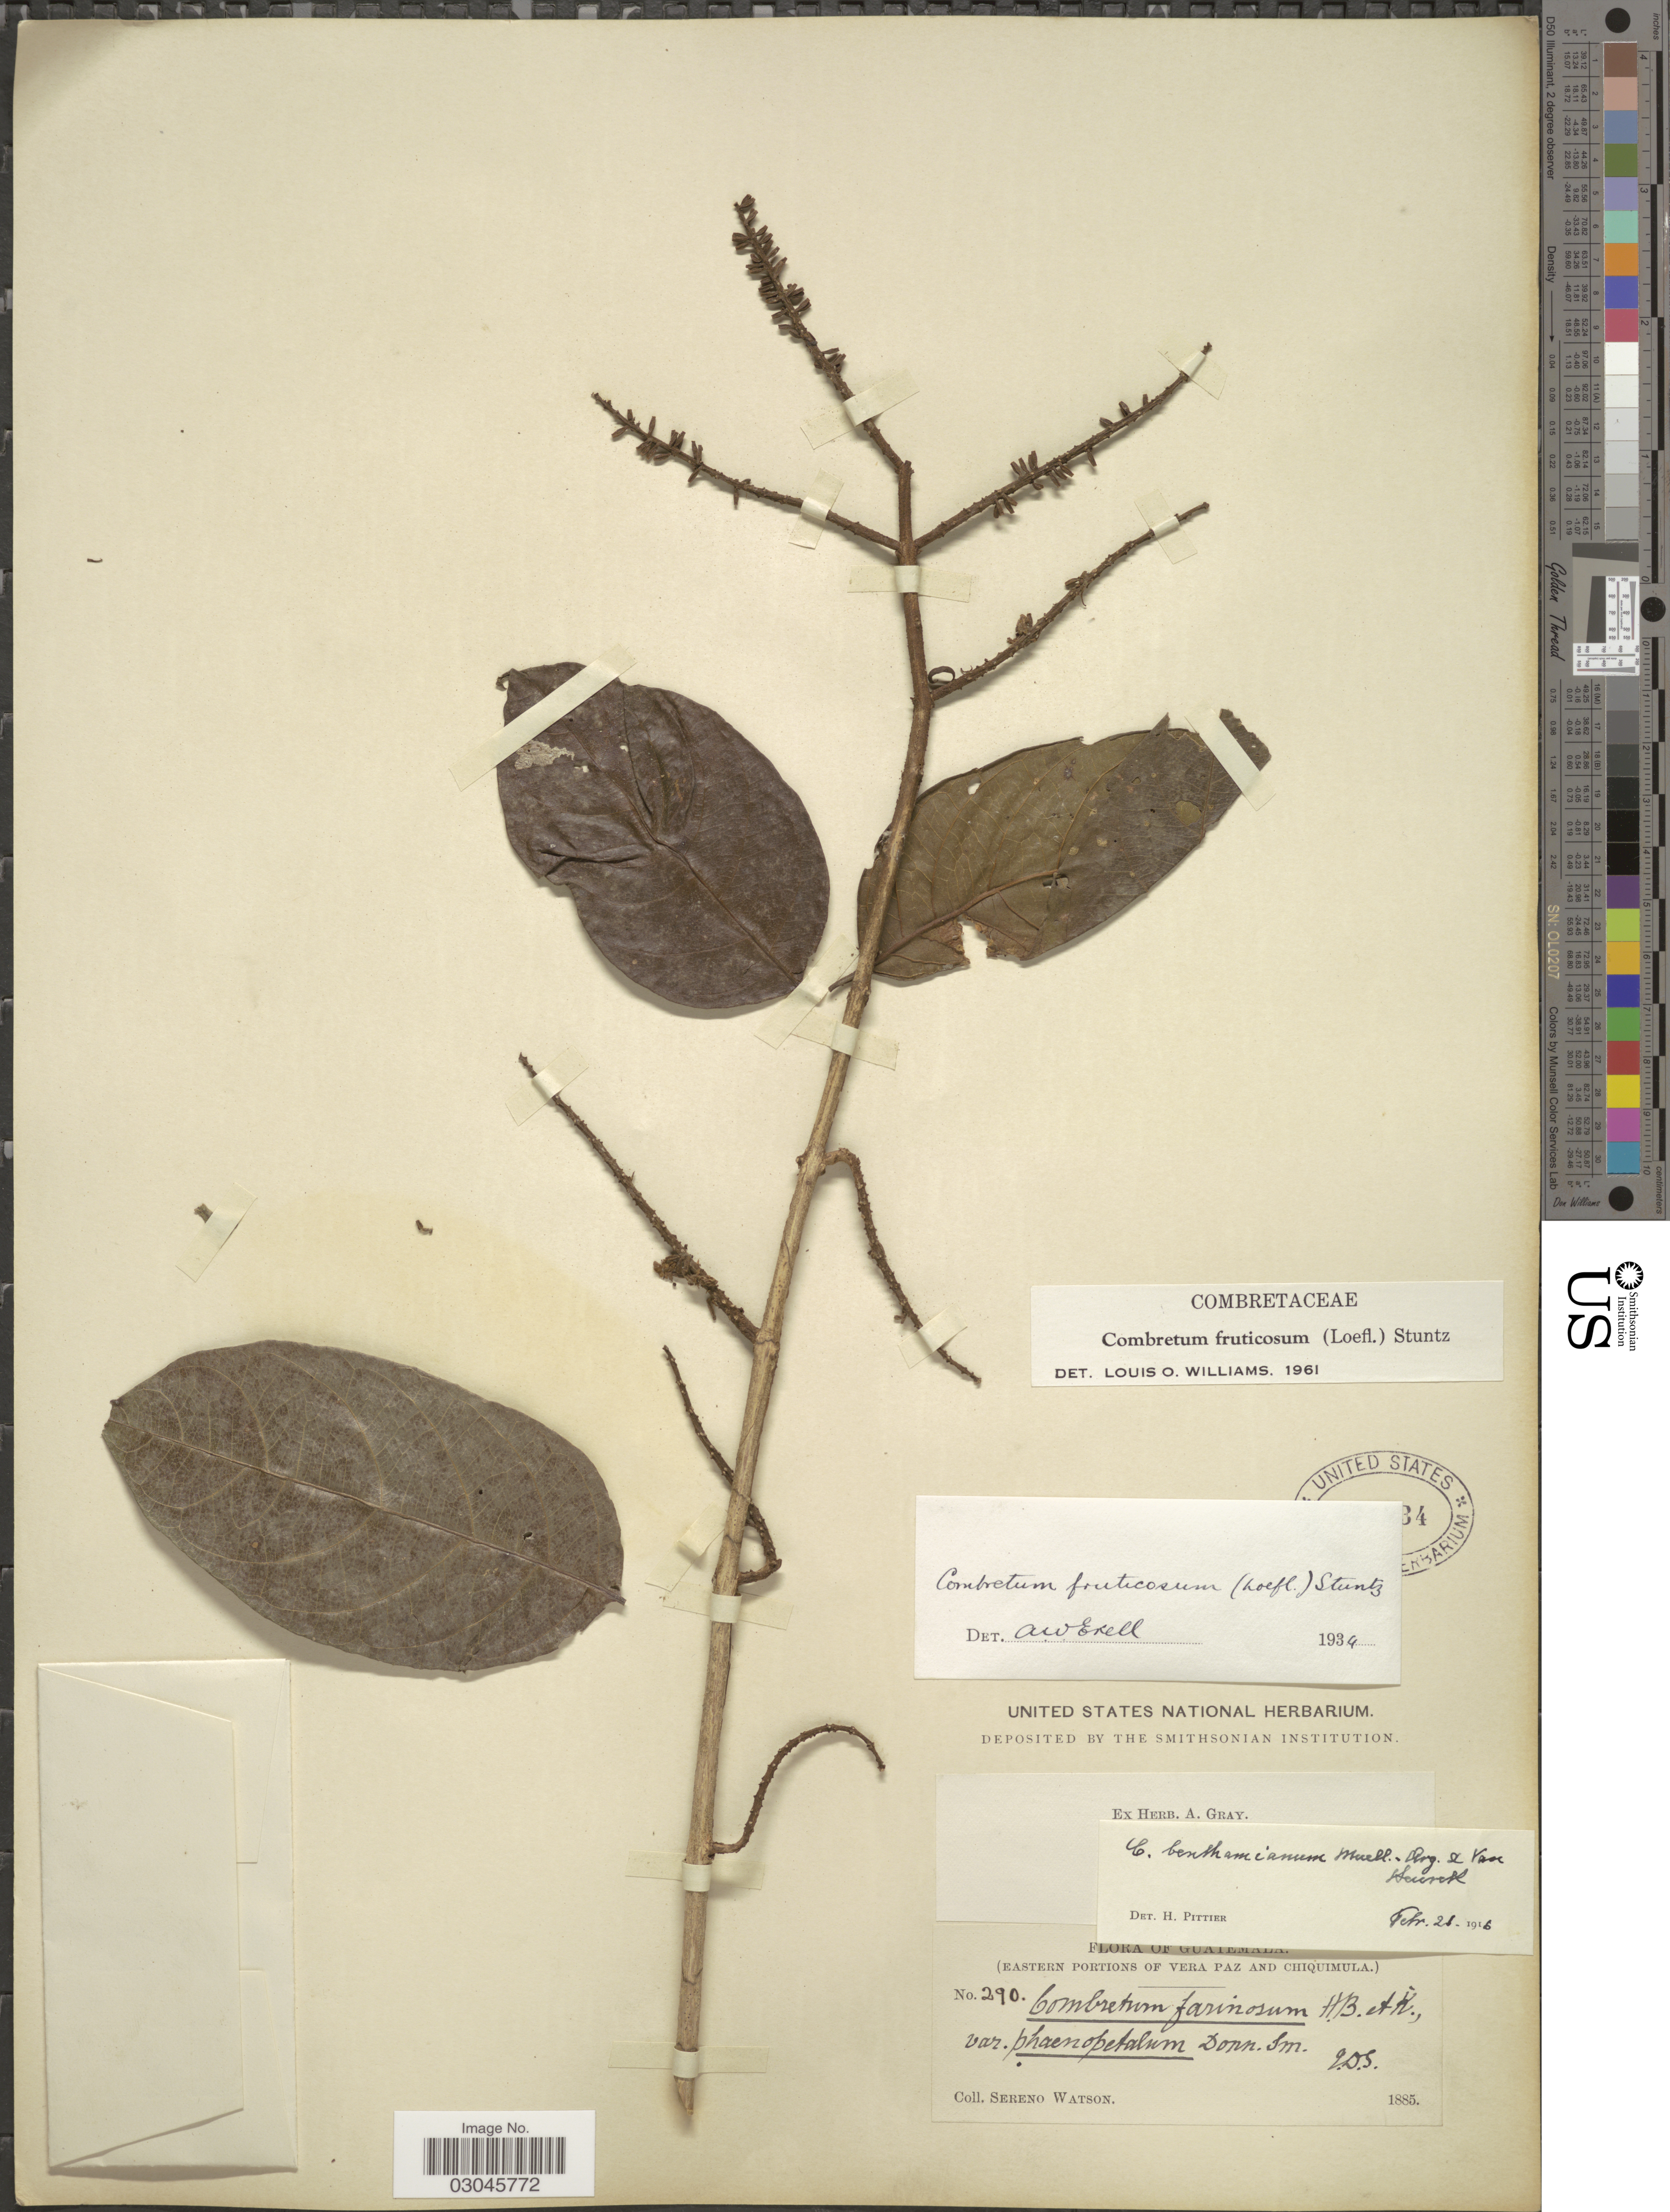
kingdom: Plantae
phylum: Tracheophyta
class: Magnoliopsida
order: Myrtales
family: Combretaceae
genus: Combretum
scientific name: Combretum fruticosum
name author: (Loefl.) Stuntz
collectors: S. Watson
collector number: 290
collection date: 1885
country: Guatemala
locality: Eastern portions of Vera Paz and Chiquimula.